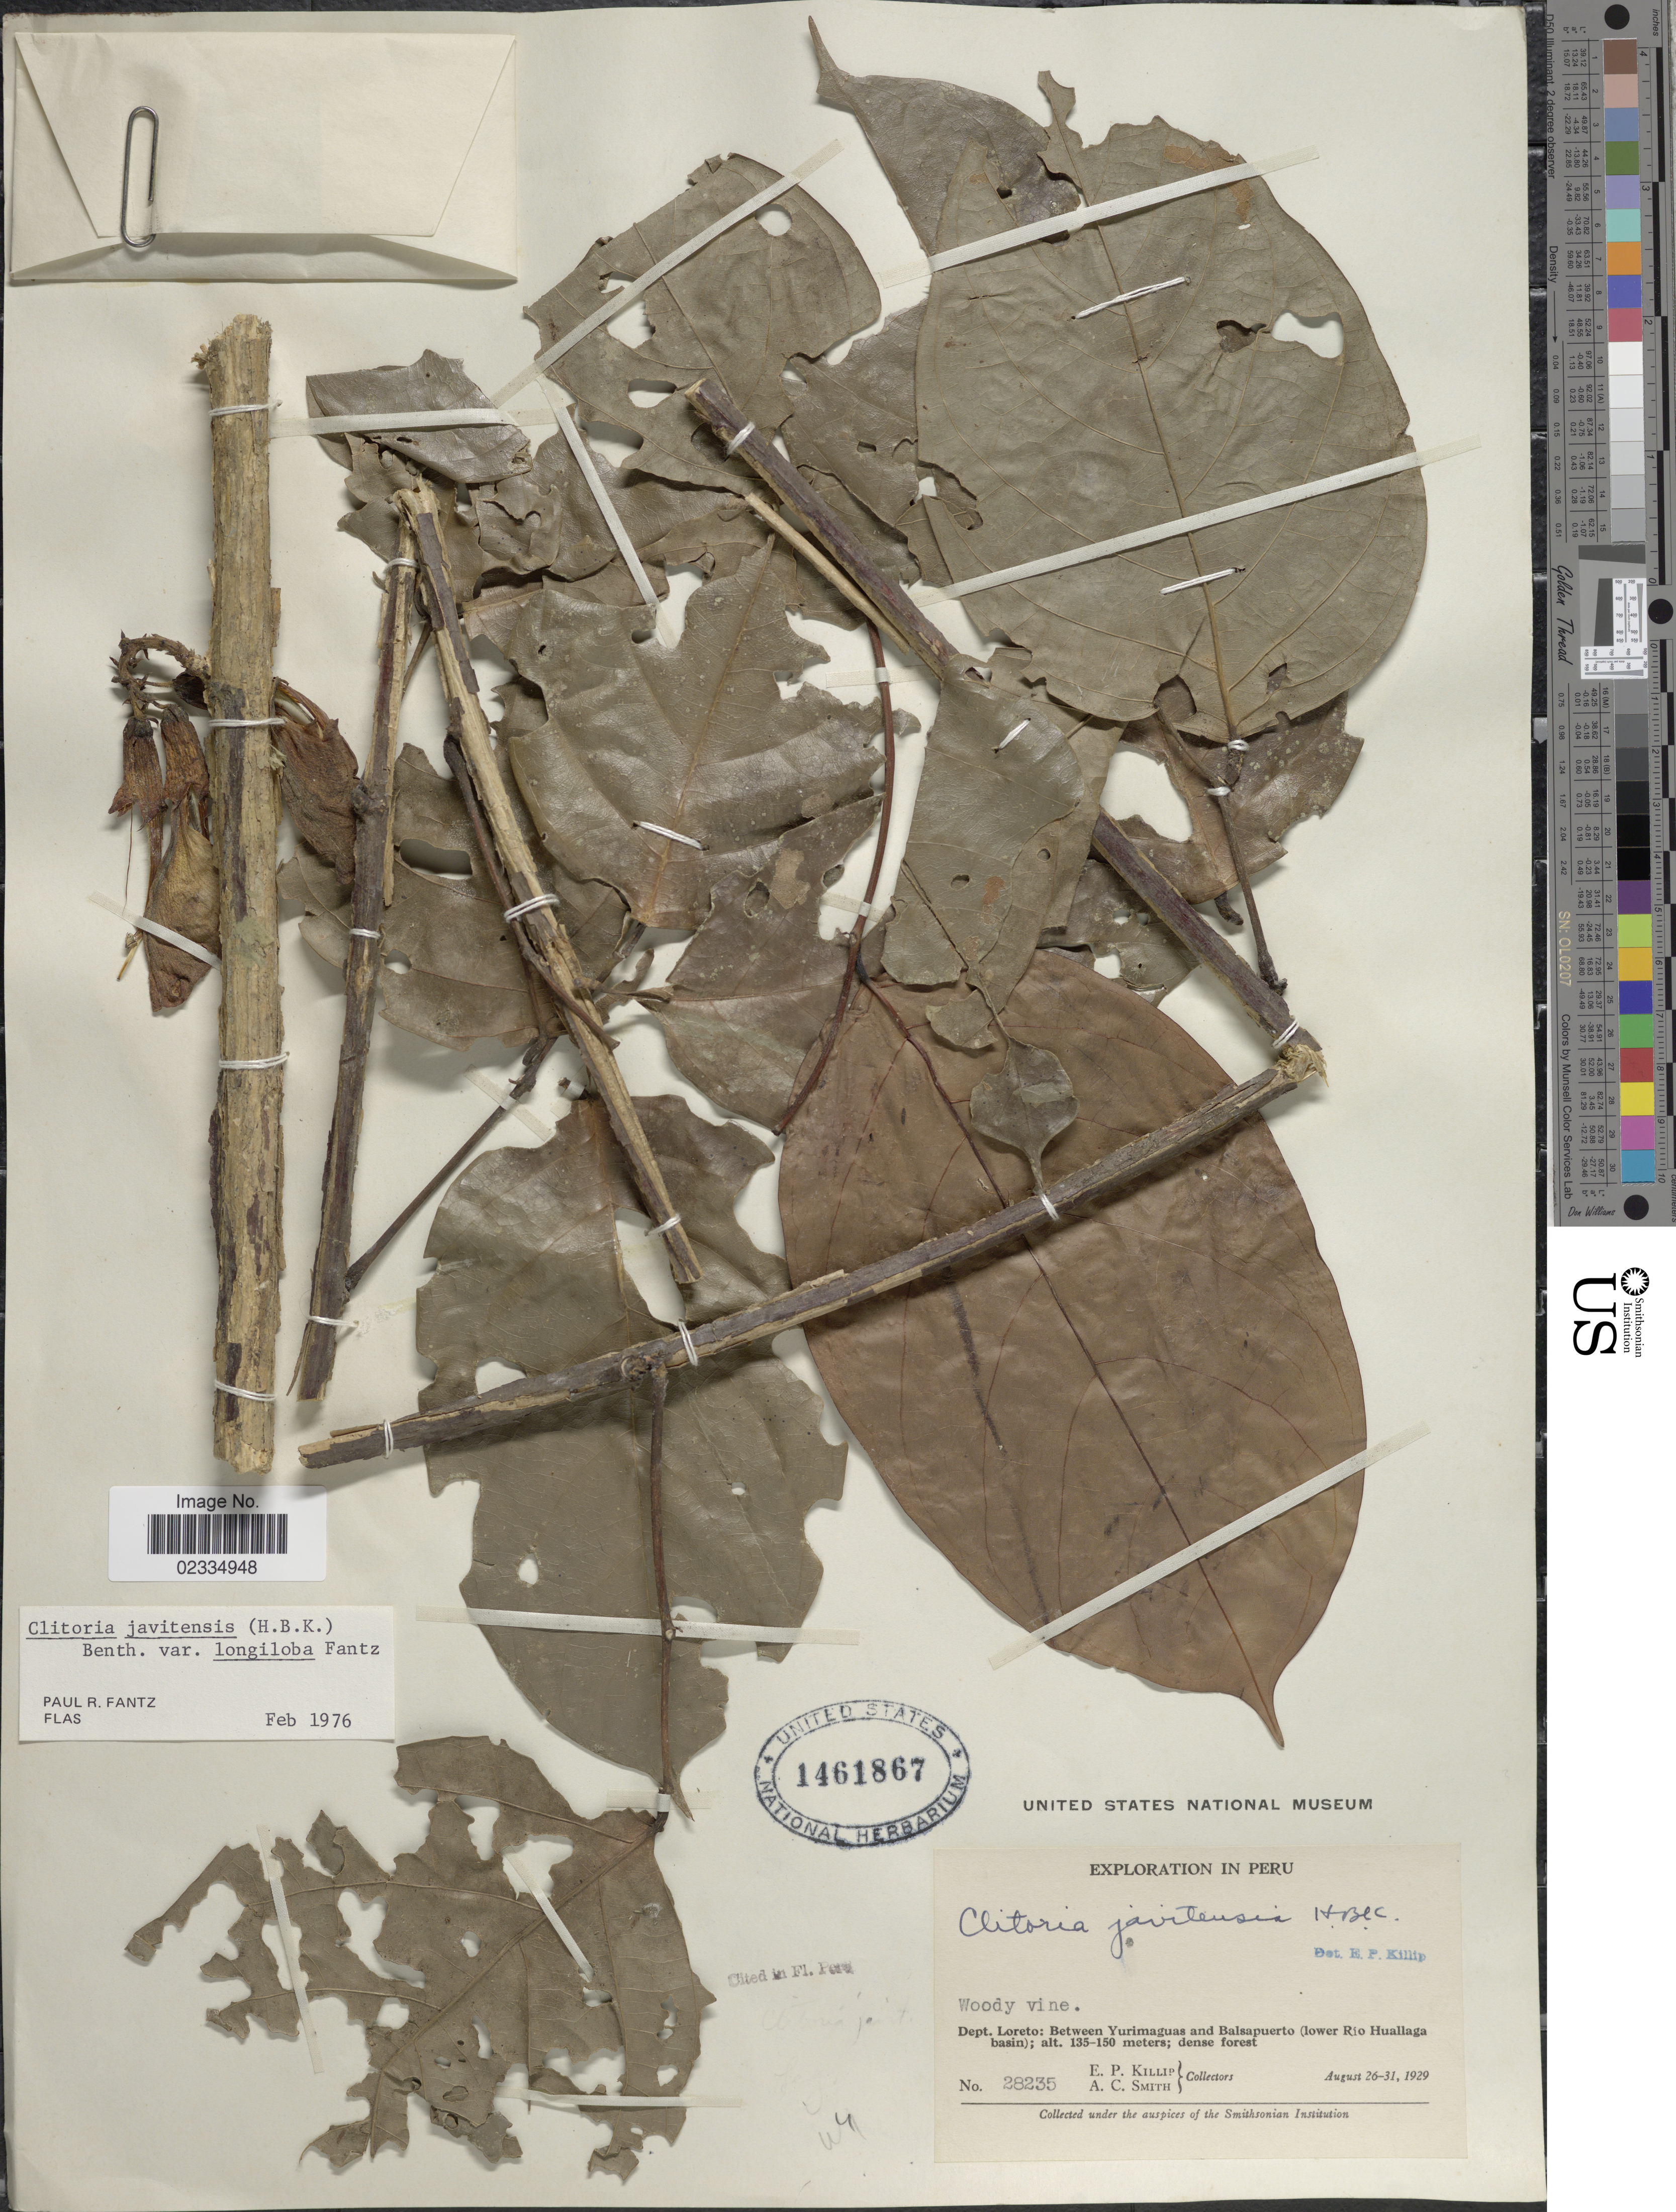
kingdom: Plantae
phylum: Tracheophyta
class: Magnoliopsida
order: Fabales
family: Fabaceae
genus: Clitoria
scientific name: Clitoria javitensis var. longiloba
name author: Fantz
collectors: E. P. Killip & A. C. Smith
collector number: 28235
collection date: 1929-08-26/1929-08-31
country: Peru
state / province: Loreto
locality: Between Yurimaguas and Balsapuerto (lower Rio Huallaga basin)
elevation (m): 135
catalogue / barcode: US 1461867